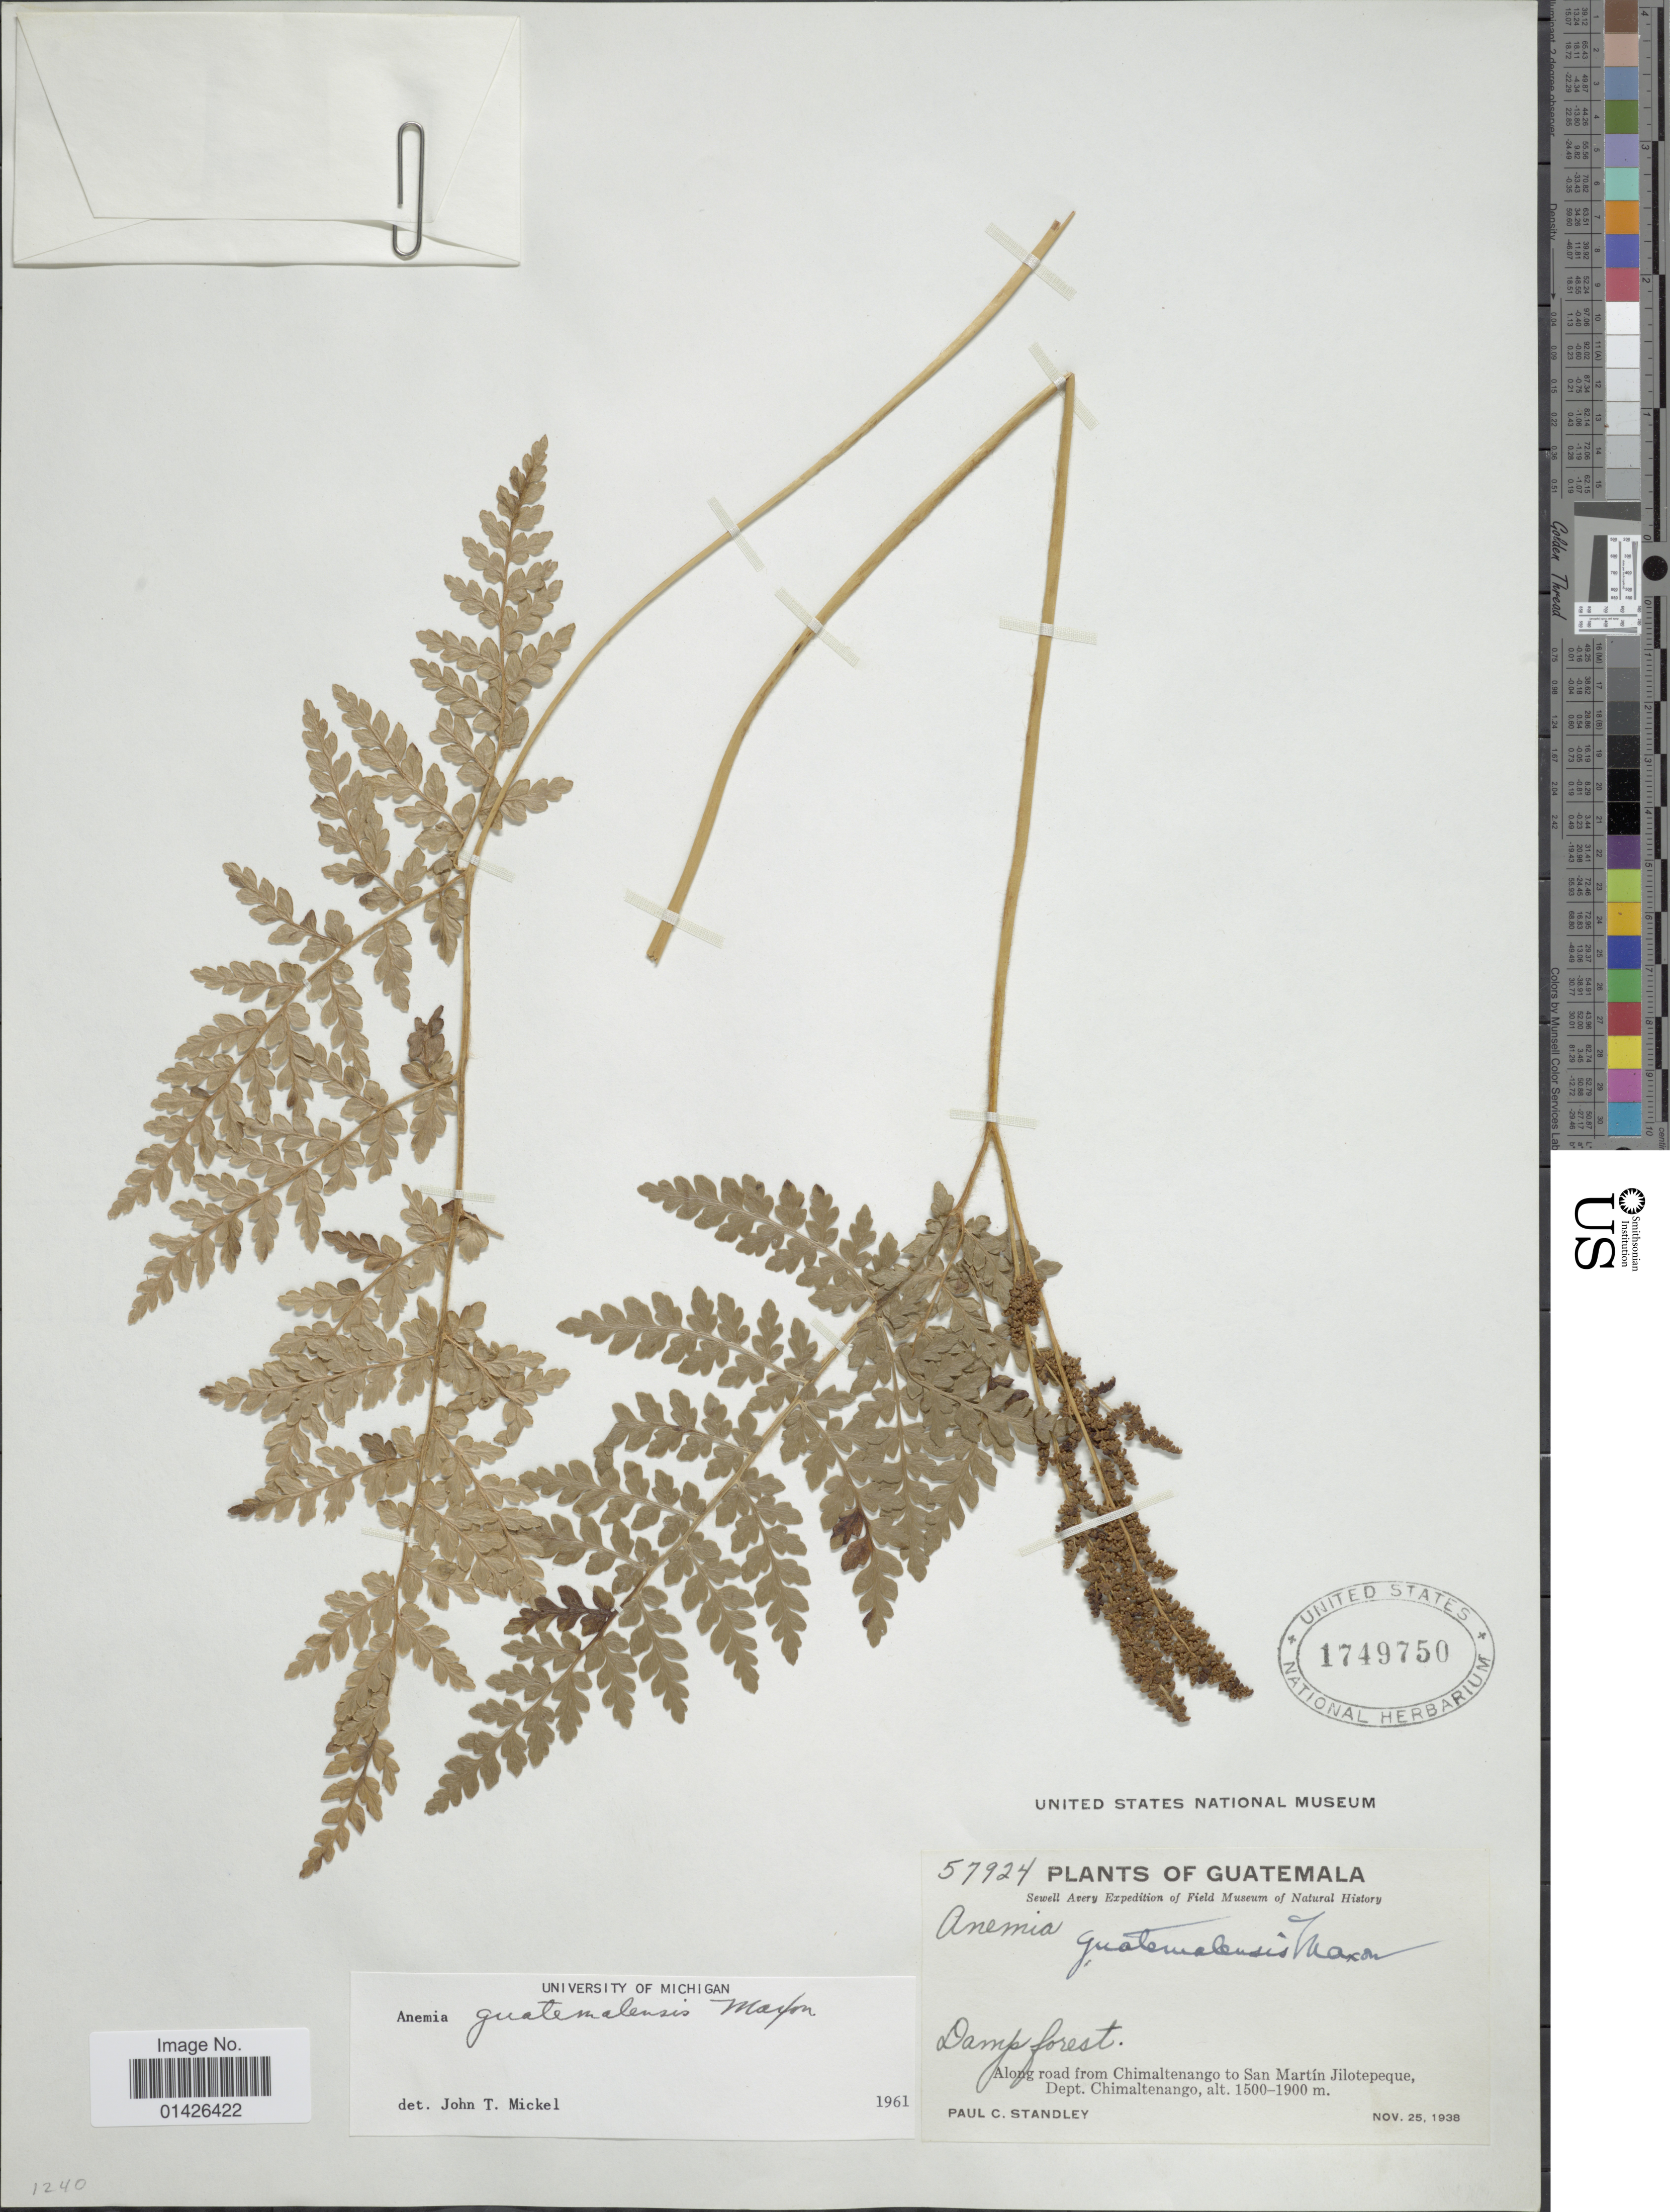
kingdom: Plantae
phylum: Tracheophyta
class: Polypodiopsida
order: Schizaeales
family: Anemiaceae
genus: Anemia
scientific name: Anemia guatemalensis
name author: Maxon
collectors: P. C. Standley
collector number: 57924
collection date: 1938-11-25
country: Guatemala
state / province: Chimaltenango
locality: Along road from Chimaltenango to San Martín Jilotepeque, Dept Chimaltenango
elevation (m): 1500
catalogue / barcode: US 1749750